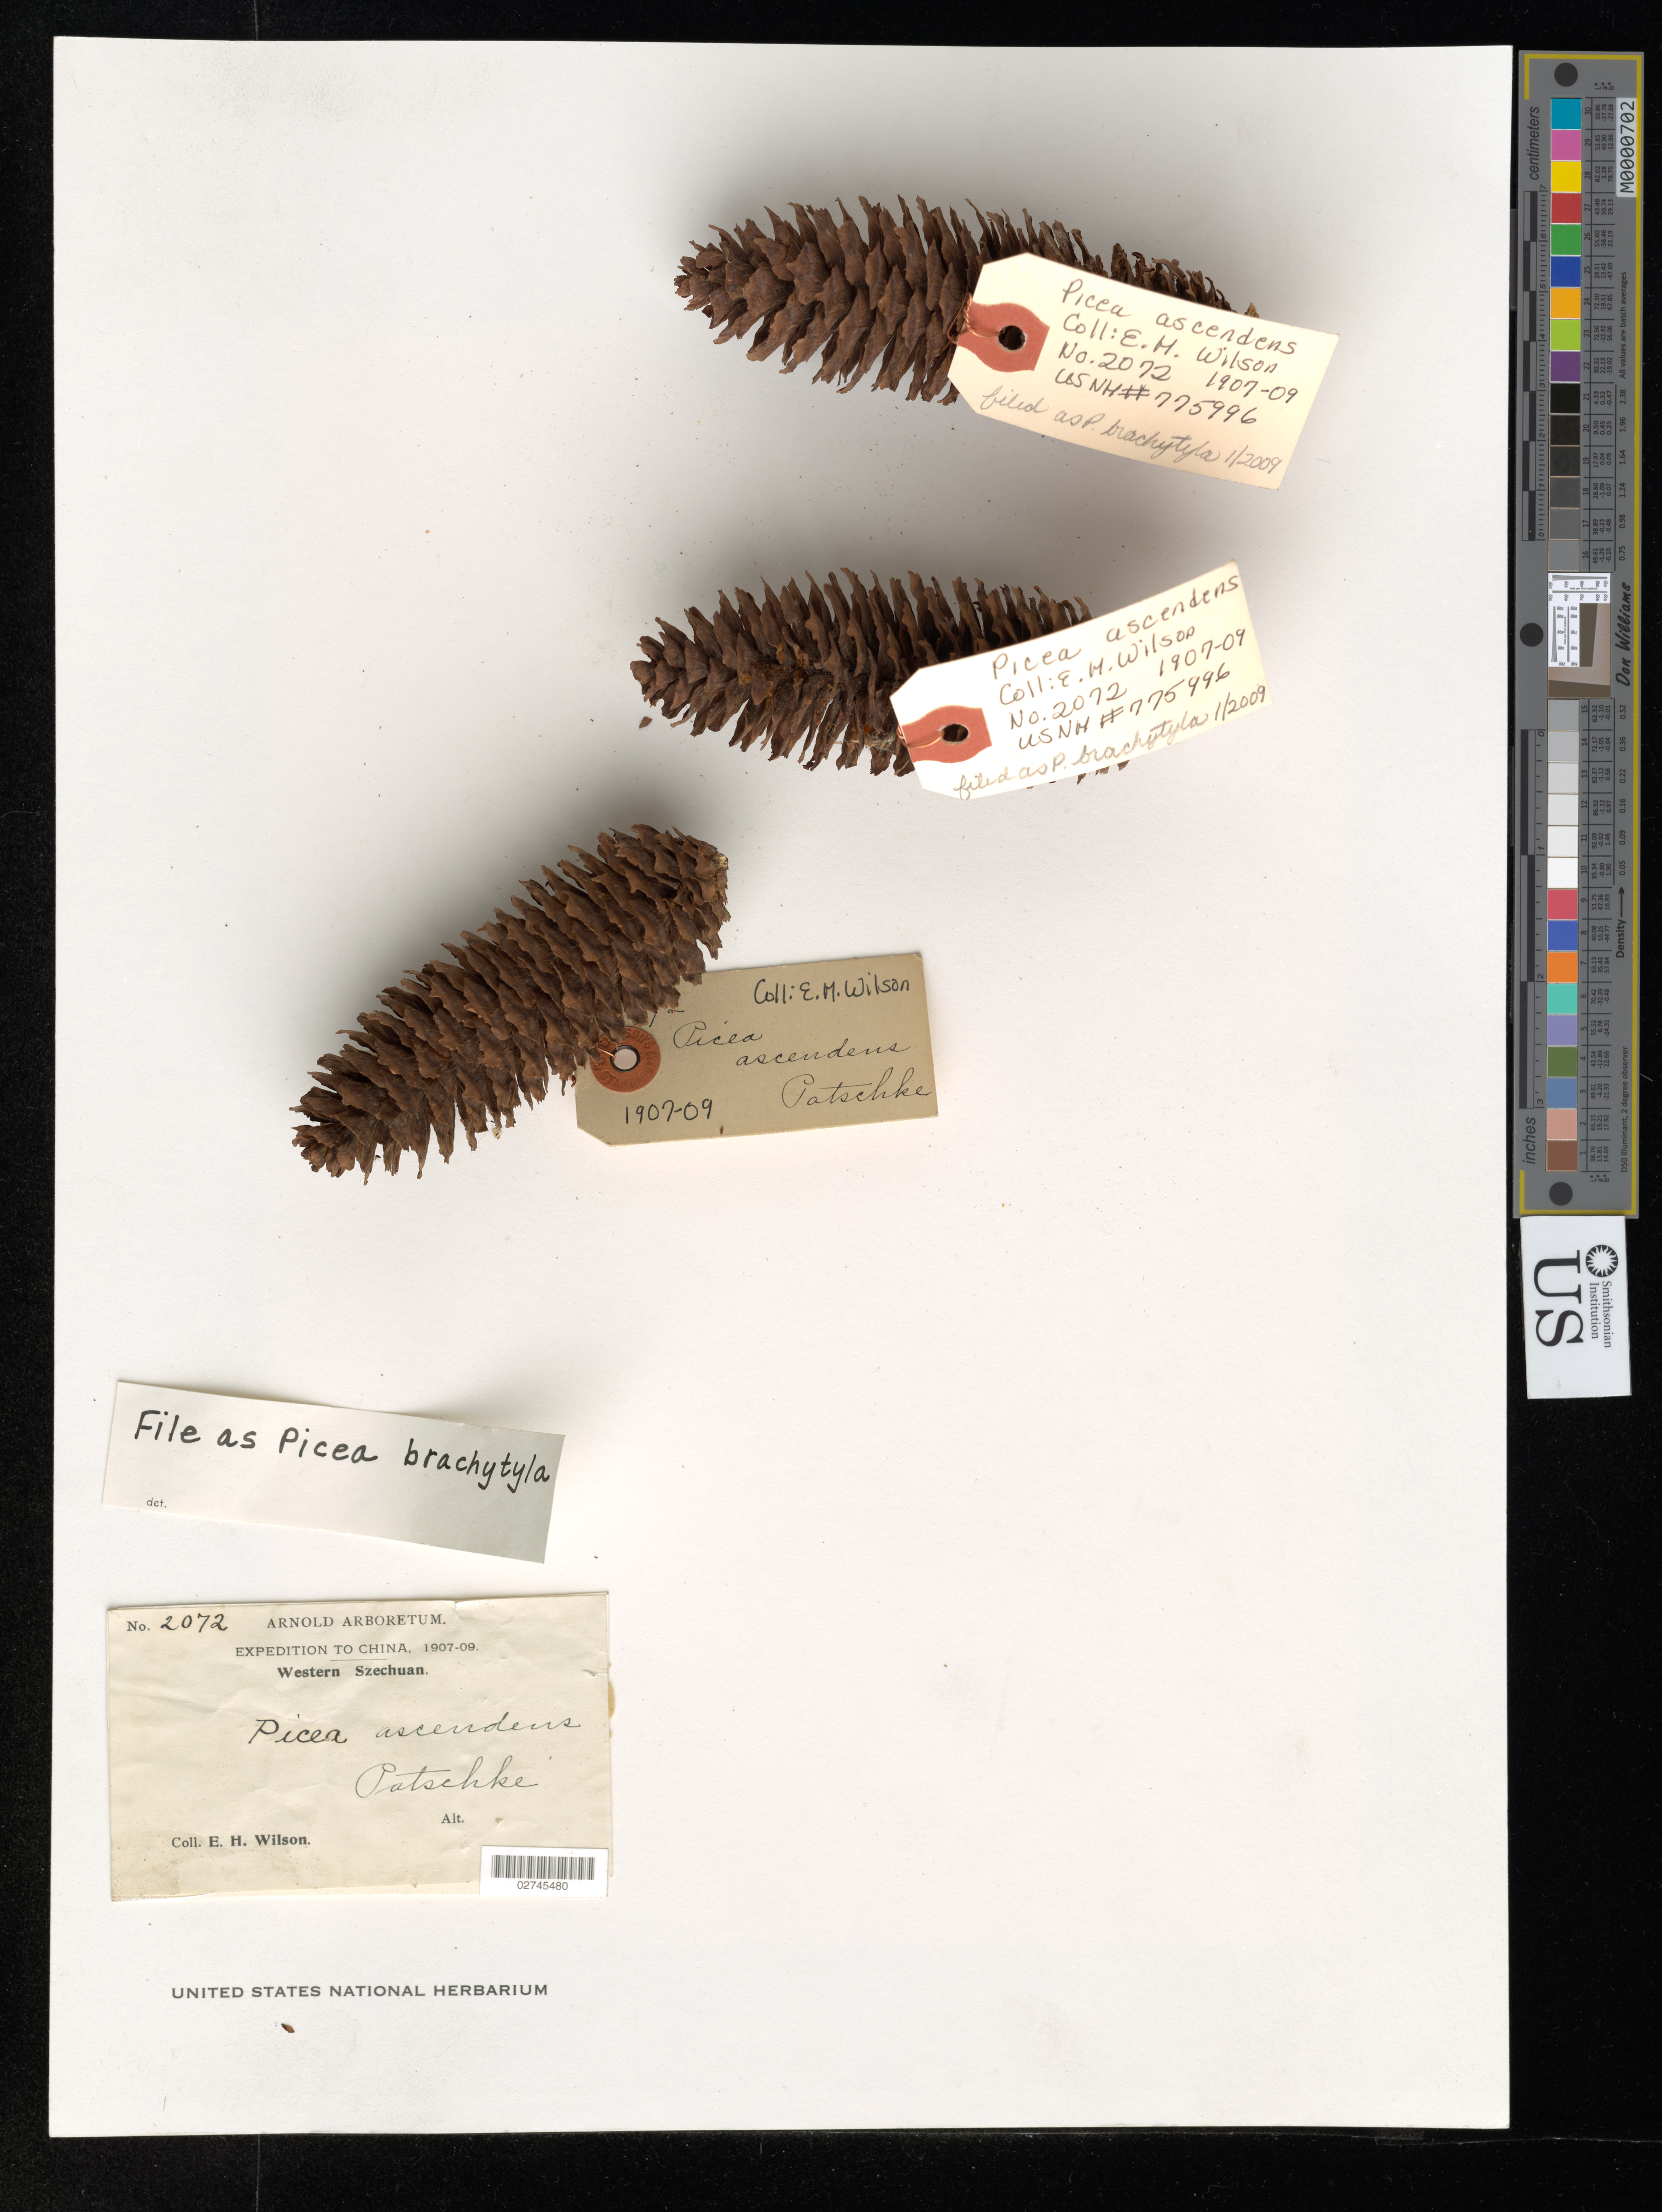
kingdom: Plantae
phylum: Tracheophyta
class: Pinopsida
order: Pinales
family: Pinaceae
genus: Picea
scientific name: Picea asperata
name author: Mast.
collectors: E. Wilson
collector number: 2072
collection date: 1908-06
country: China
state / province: Sichuan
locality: Western Szechuan